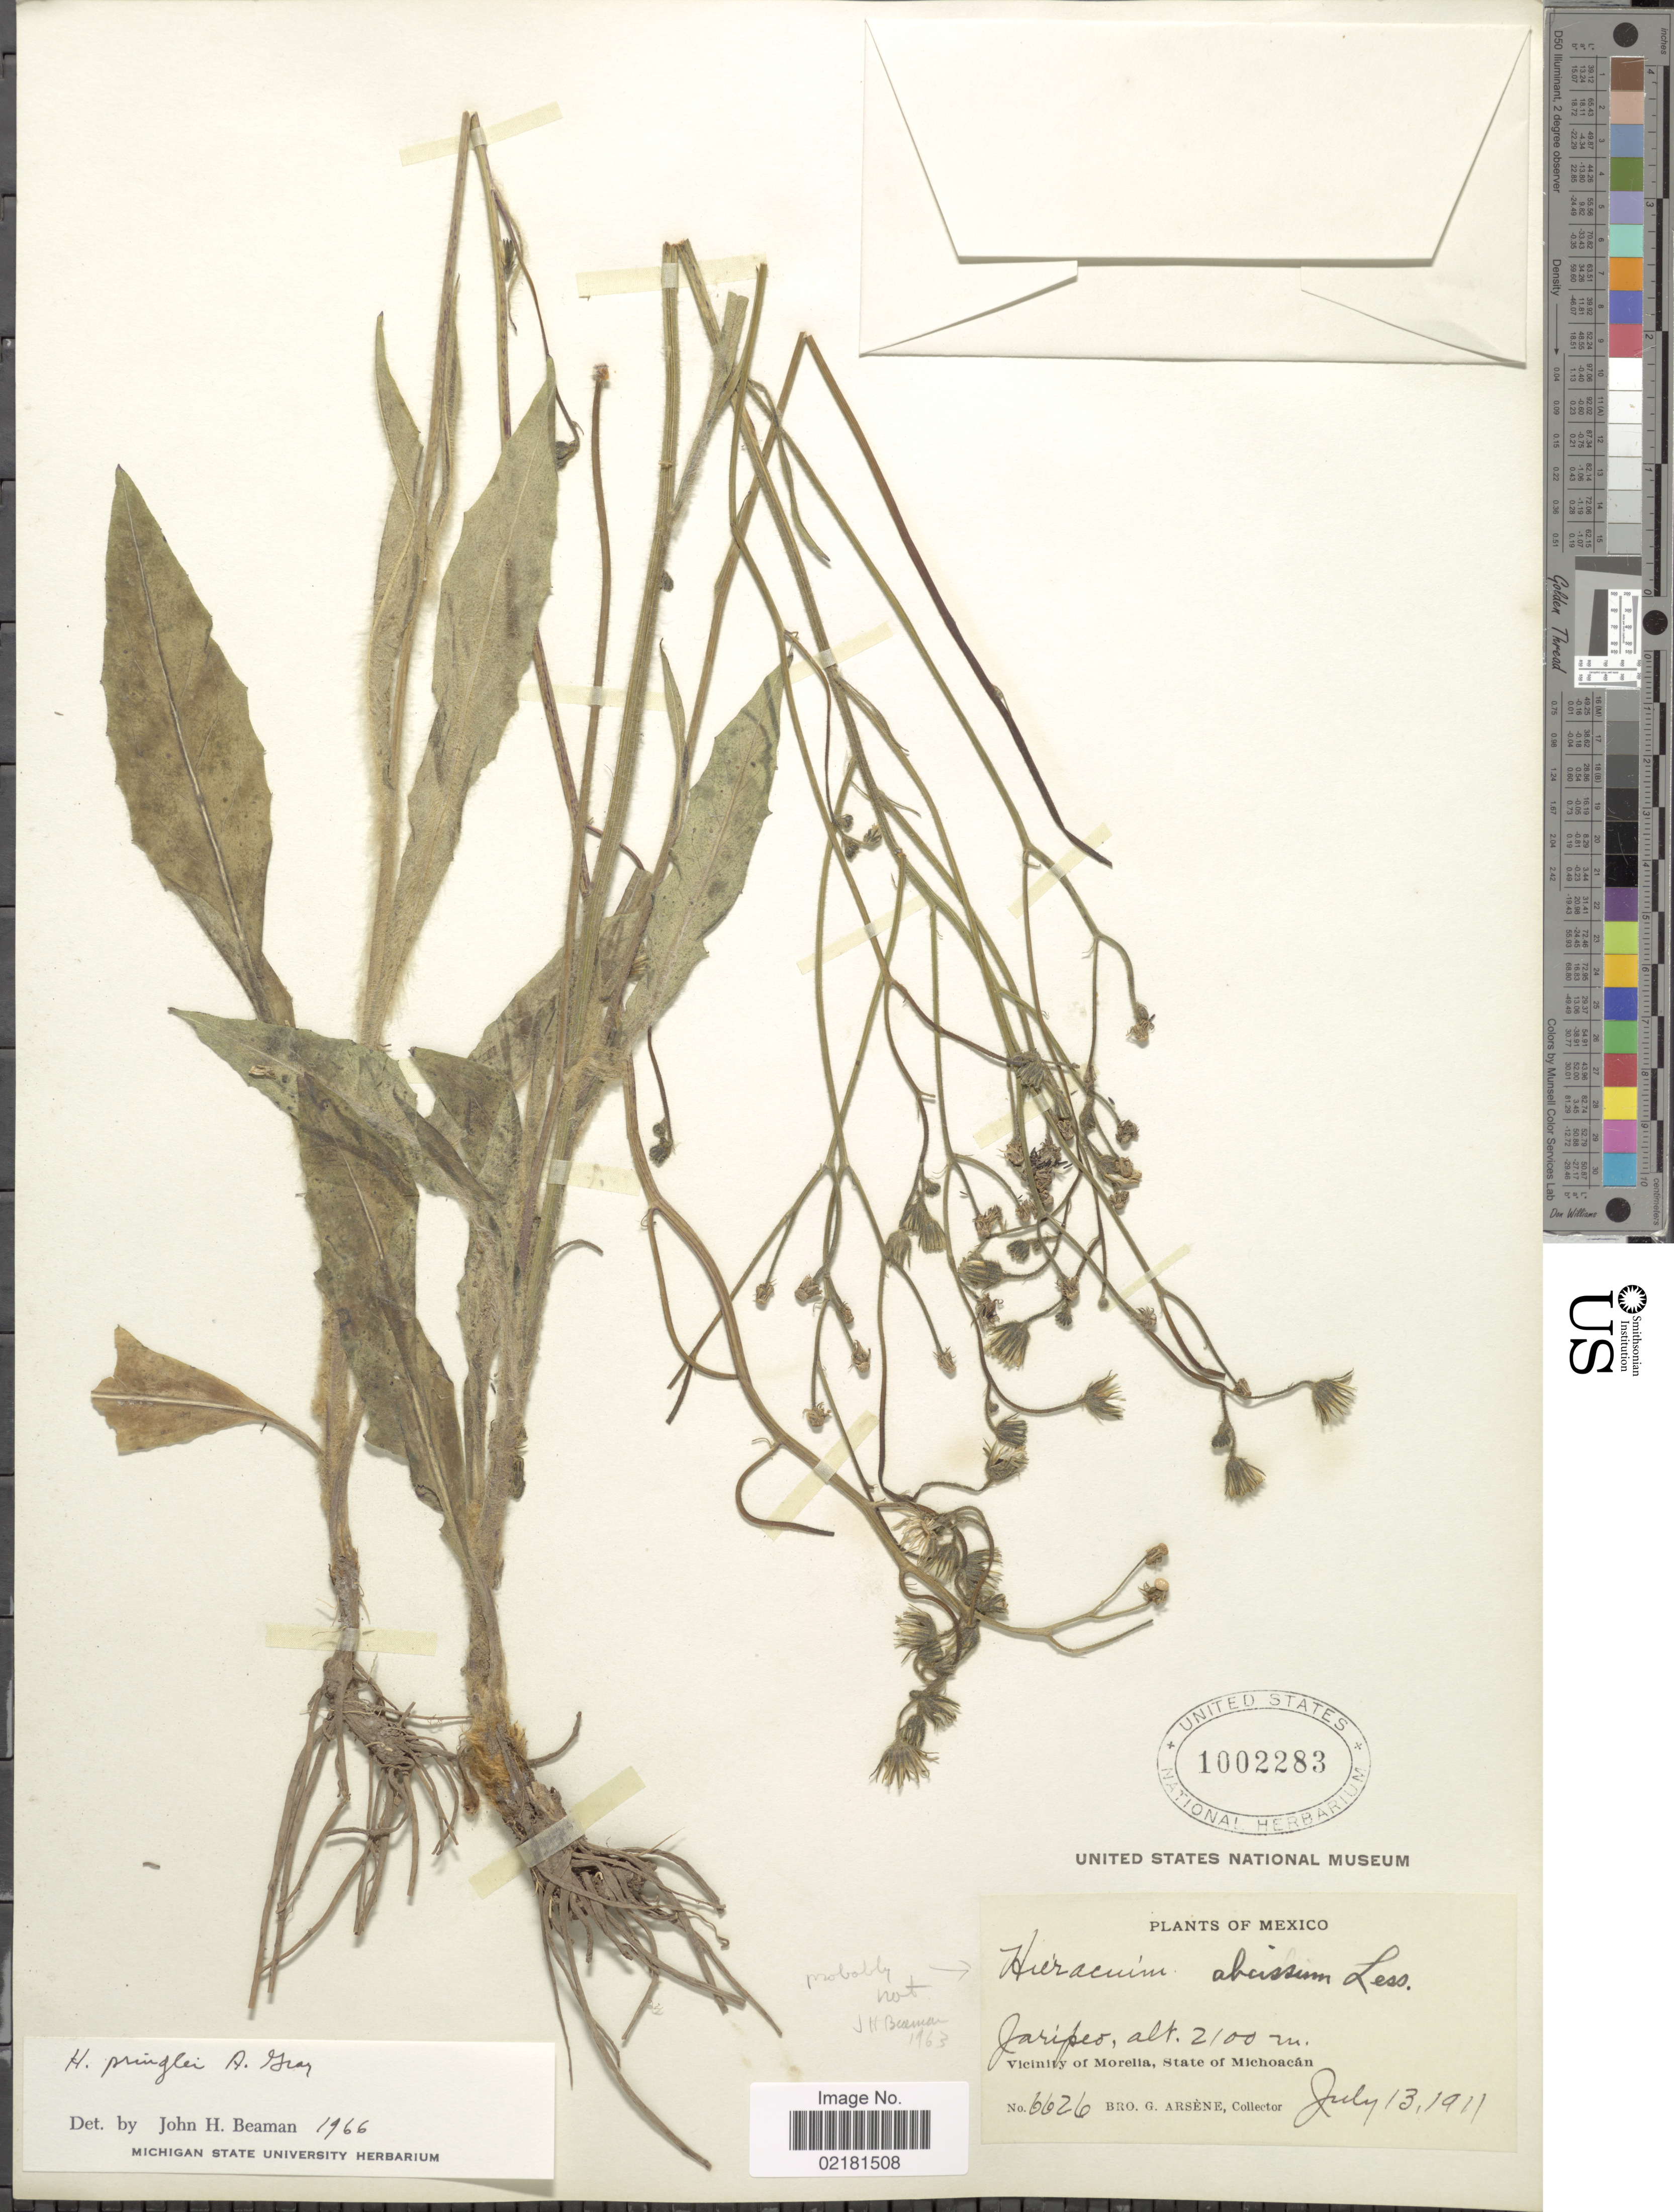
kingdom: Plantae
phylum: Tracheophyta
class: Magnoliopsida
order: Asterales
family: Asteraceae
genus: Hieracium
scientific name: Hieracium pringlei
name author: A. Gray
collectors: Bro. G. Arsène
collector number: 6626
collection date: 1911-07-13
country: Mexico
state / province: Michoacán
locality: Jaripeo, vicinity of Morelia.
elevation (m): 2100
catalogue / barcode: US 1002283